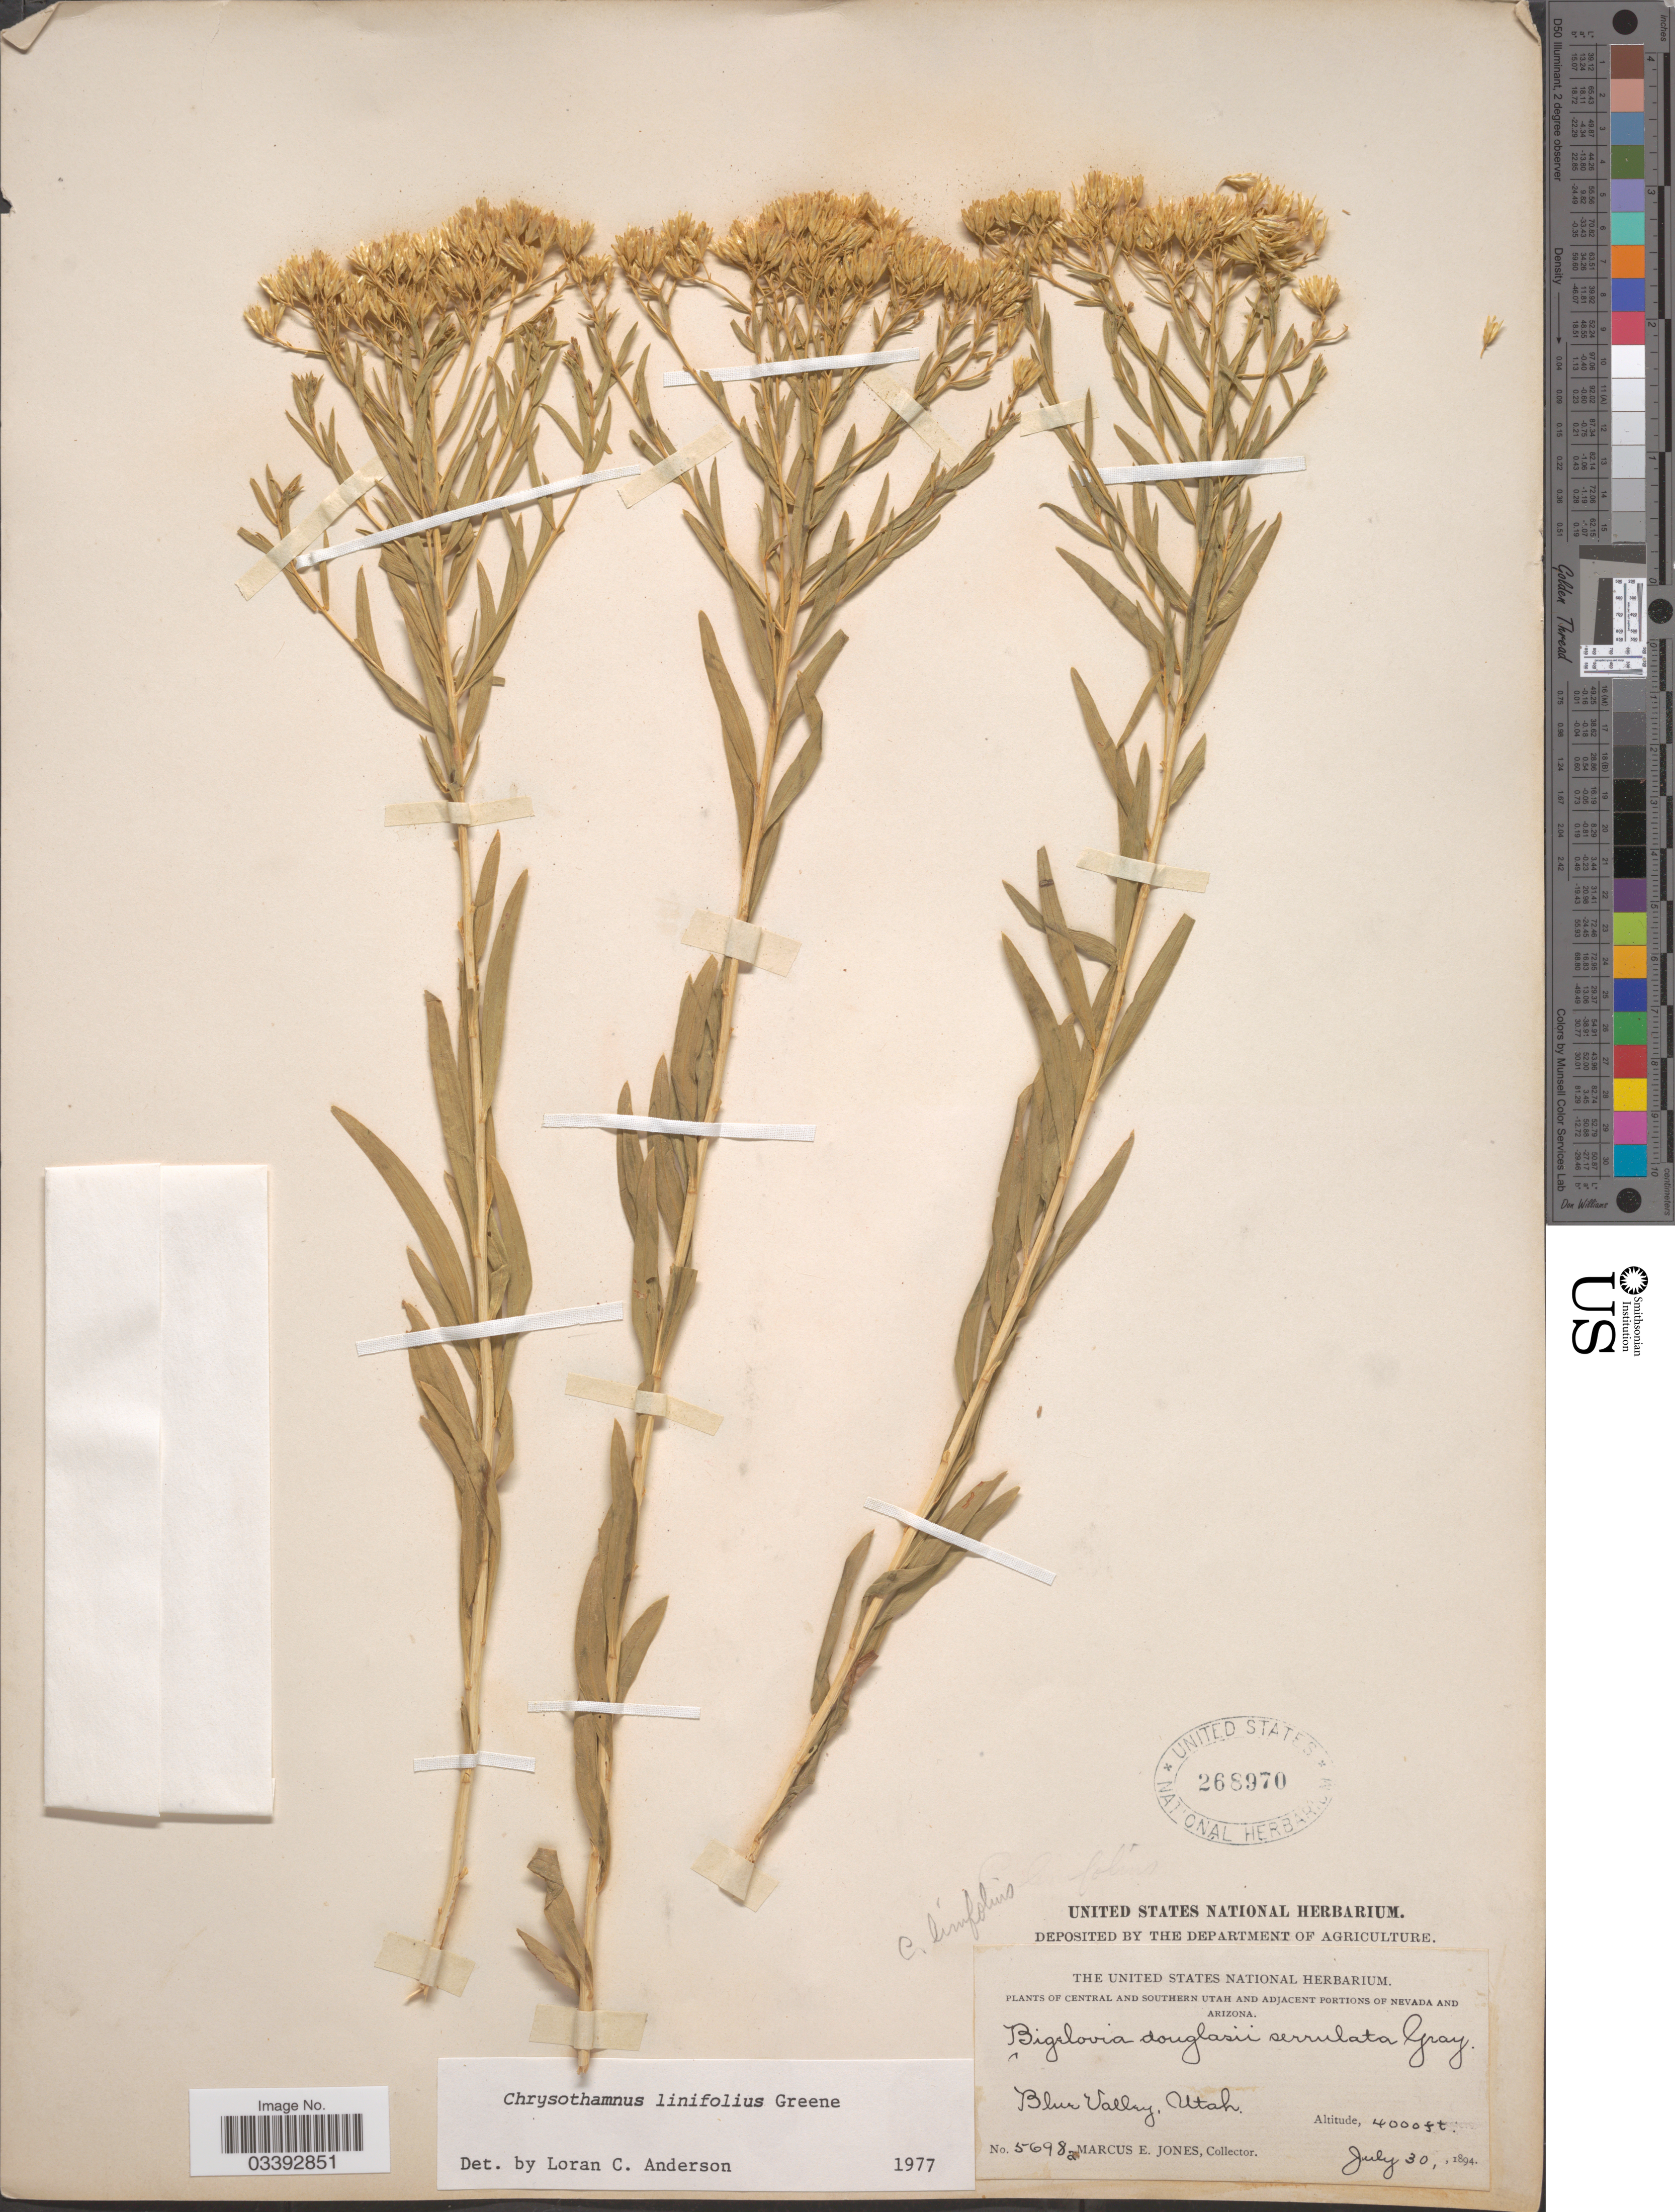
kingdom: Plantae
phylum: Tracheophyta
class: Magnoliopsida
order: Asterales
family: Asteraceae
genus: Chrysothamnus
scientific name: Chrysothamnus linifolius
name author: Greene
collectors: M. E. Jones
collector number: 56982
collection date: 1894-07-30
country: United States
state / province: Utah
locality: Central and Southern Utah, Blue Valley.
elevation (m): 1219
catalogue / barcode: US 268970